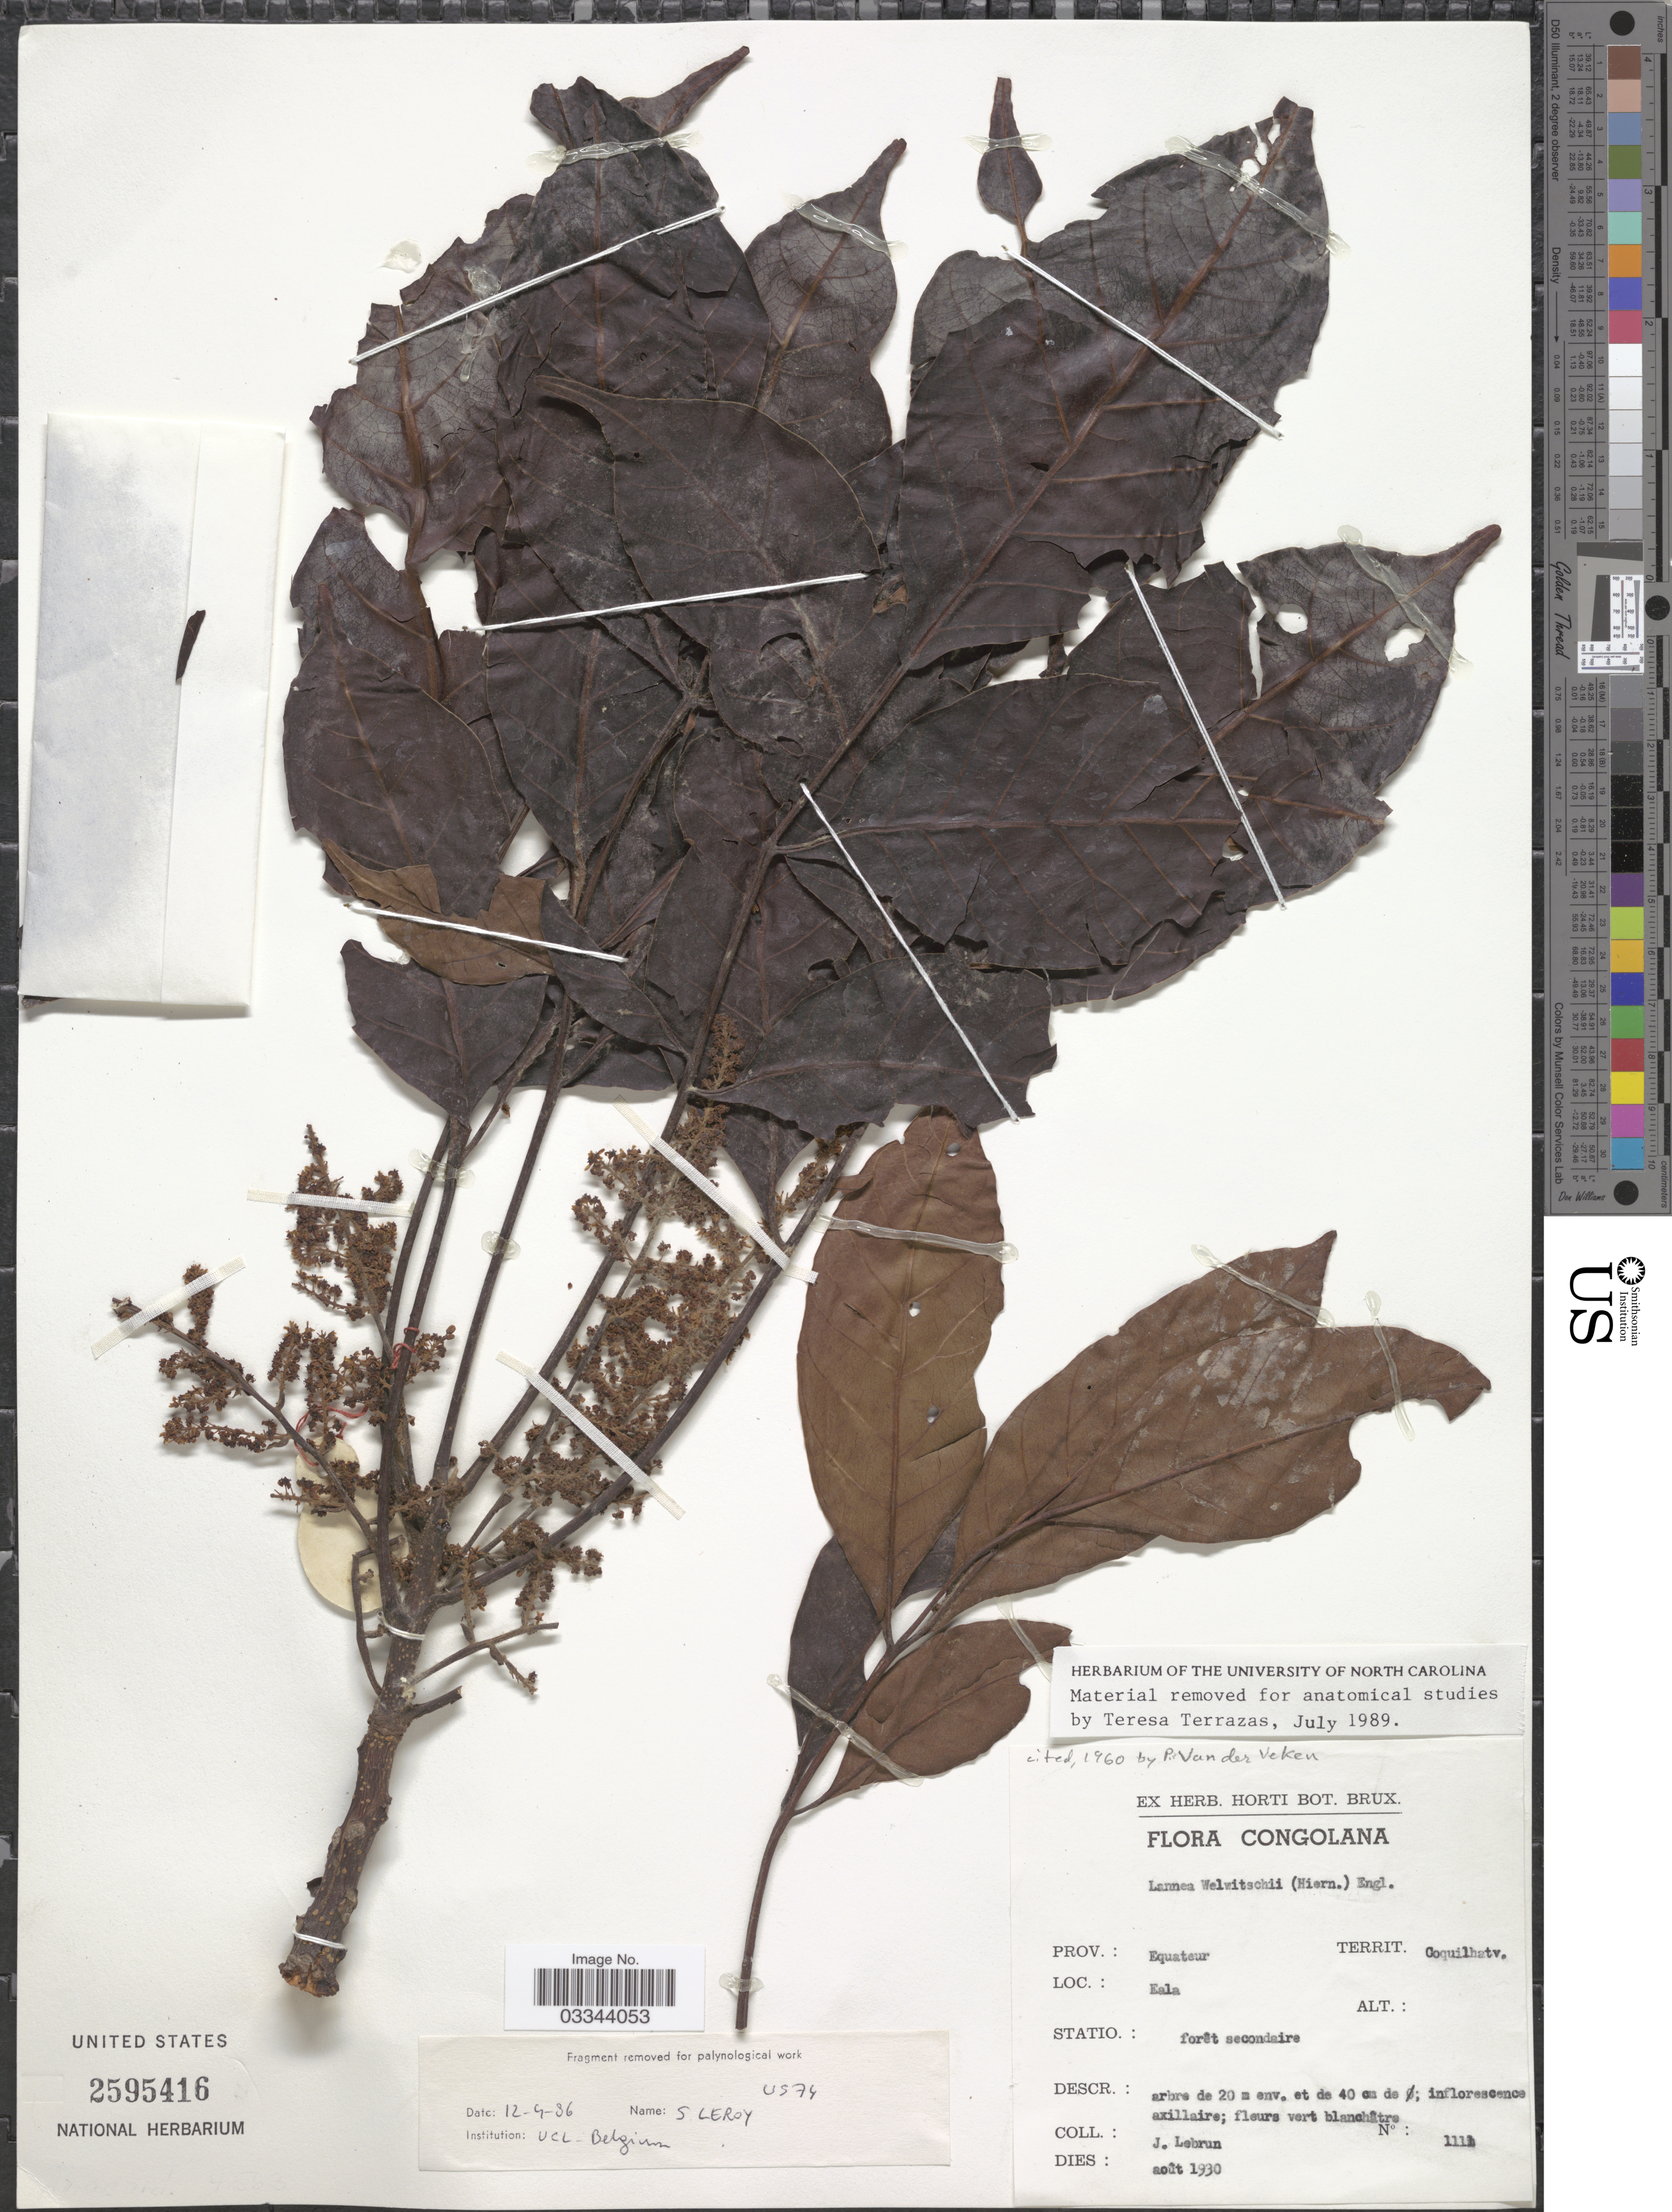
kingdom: Plantae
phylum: Tracheophyta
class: Magnoliopsida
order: Sapindales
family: Anacardiaceae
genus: Lannea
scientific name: Lannea welwitschii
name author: (Hiern) Engl.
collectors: J. A. Lebrun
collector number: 1111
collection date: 1930-08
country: Congo, Democratic Republic of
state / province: Equateur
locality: Congolana. Territ.: Coquilhatv. Eala.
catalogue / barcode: US 2595416